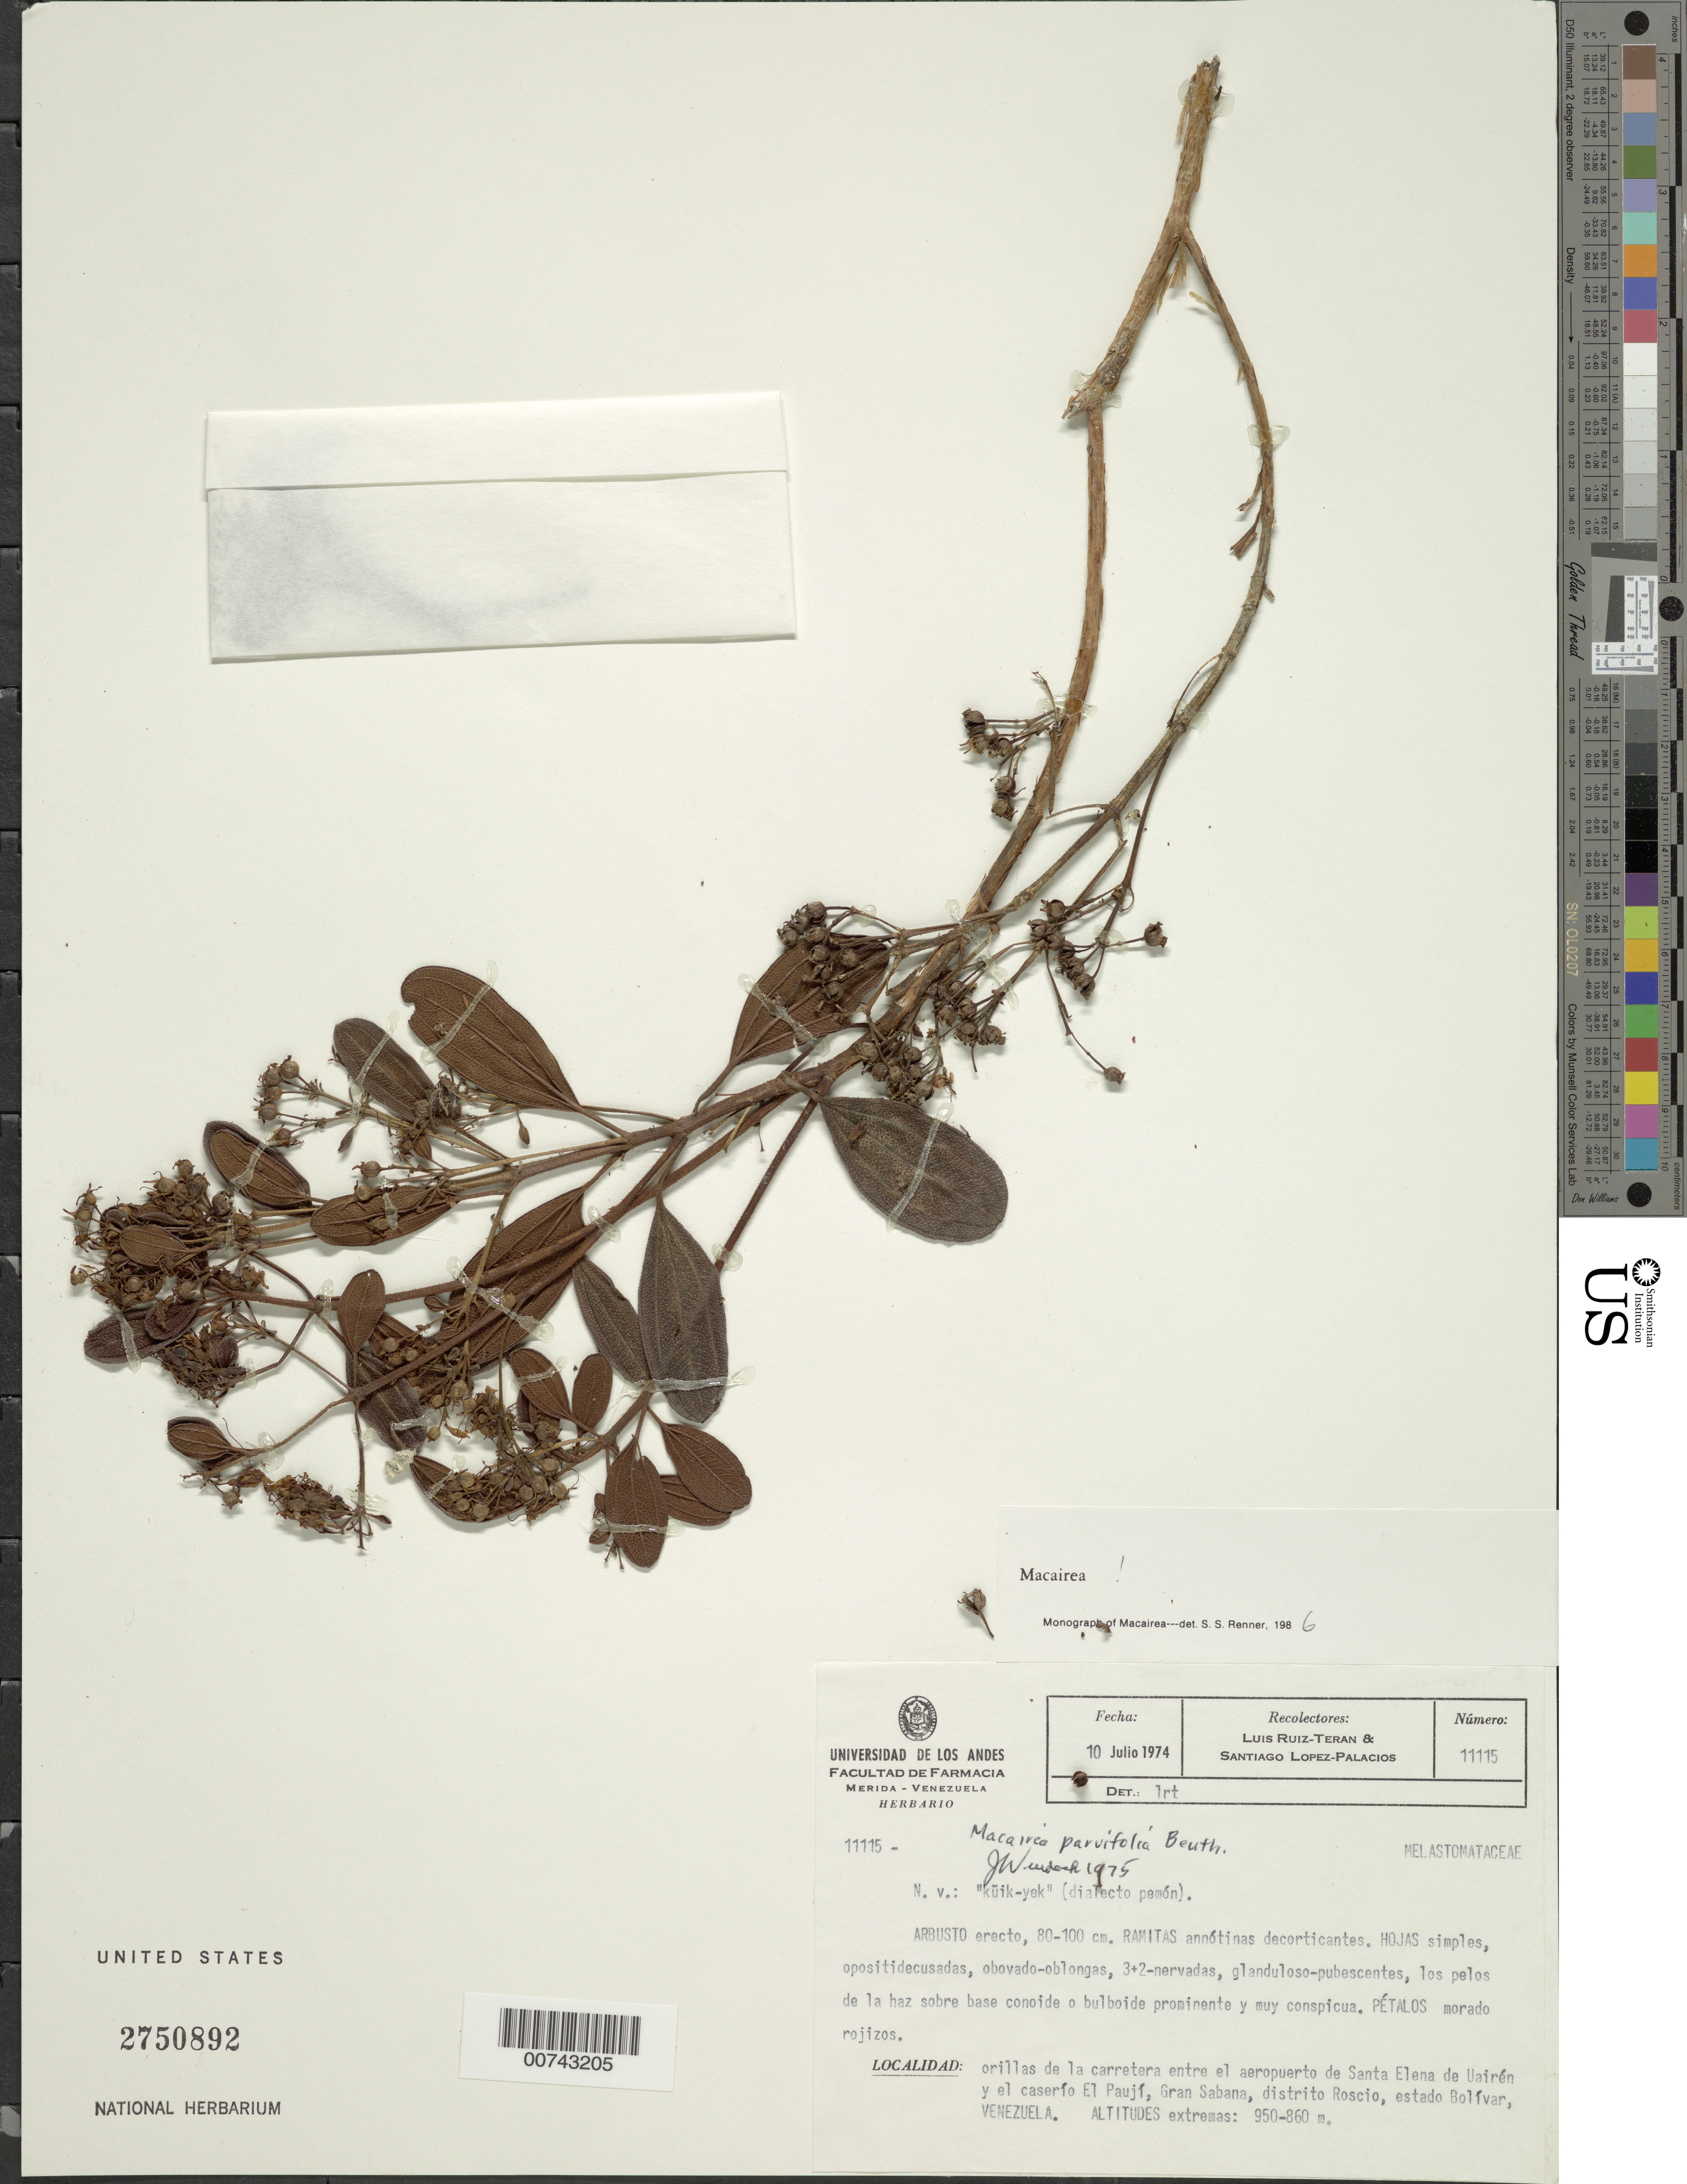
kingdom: Plantae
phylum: Tracheophyta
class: Magnoliopsida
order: Myrtales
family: Melastomataceae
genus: Macairea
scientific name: Macairea parvifolia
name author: Benth.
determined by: Wurdack, John J., (US), US (UNITED STATES)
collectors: L. E. Ruíz-Terán & S. López-Palacios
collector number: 11115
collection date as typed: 10-Jul-74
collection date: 1974-07-10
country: Venezuela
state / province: Bolívar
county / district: Roscio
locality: Santa Elena de Uairen to El Pauji, Gran Sabana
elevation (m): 860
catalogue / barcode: US 2750892